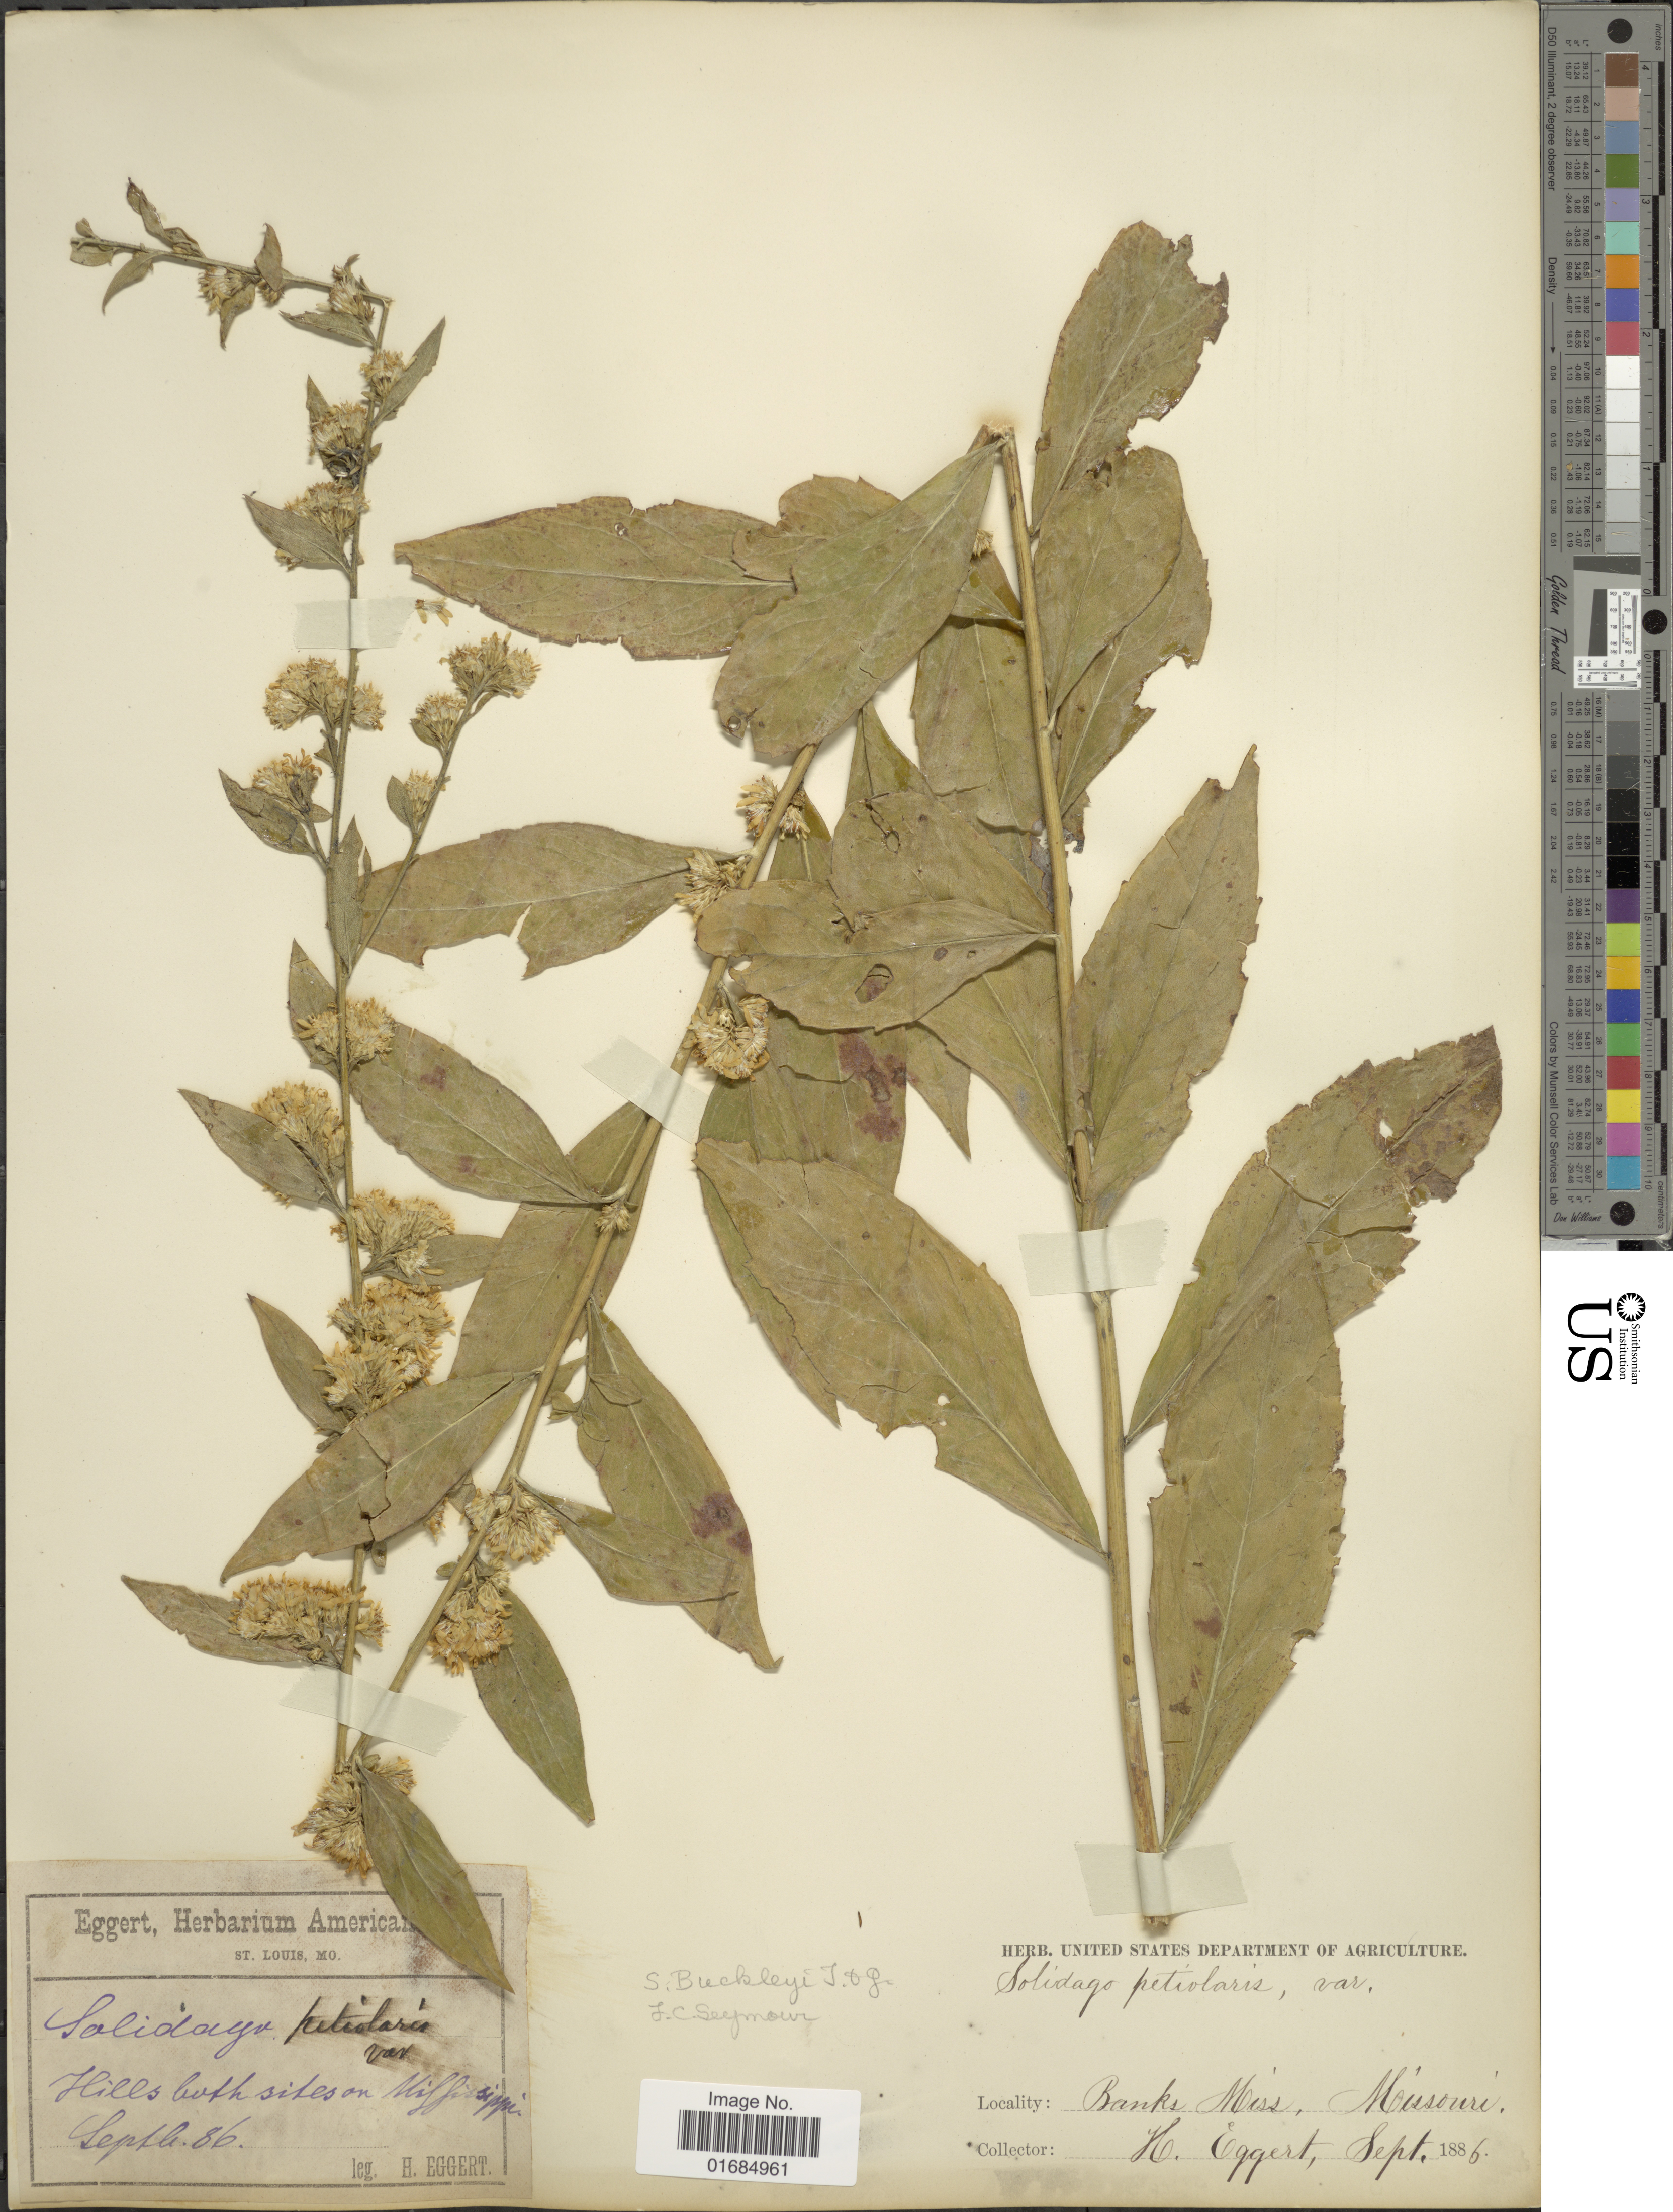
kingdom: Plantae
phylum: Tracheophyta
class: Magnoliopsida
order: Asterales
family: Asteraceae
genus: Solidago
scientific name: Solidago buckleyi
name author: Torr. & A. Gray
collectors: H. Eggert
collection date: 1886-09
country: United States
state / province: Missouri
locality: Hills, both sides of the Mississippi